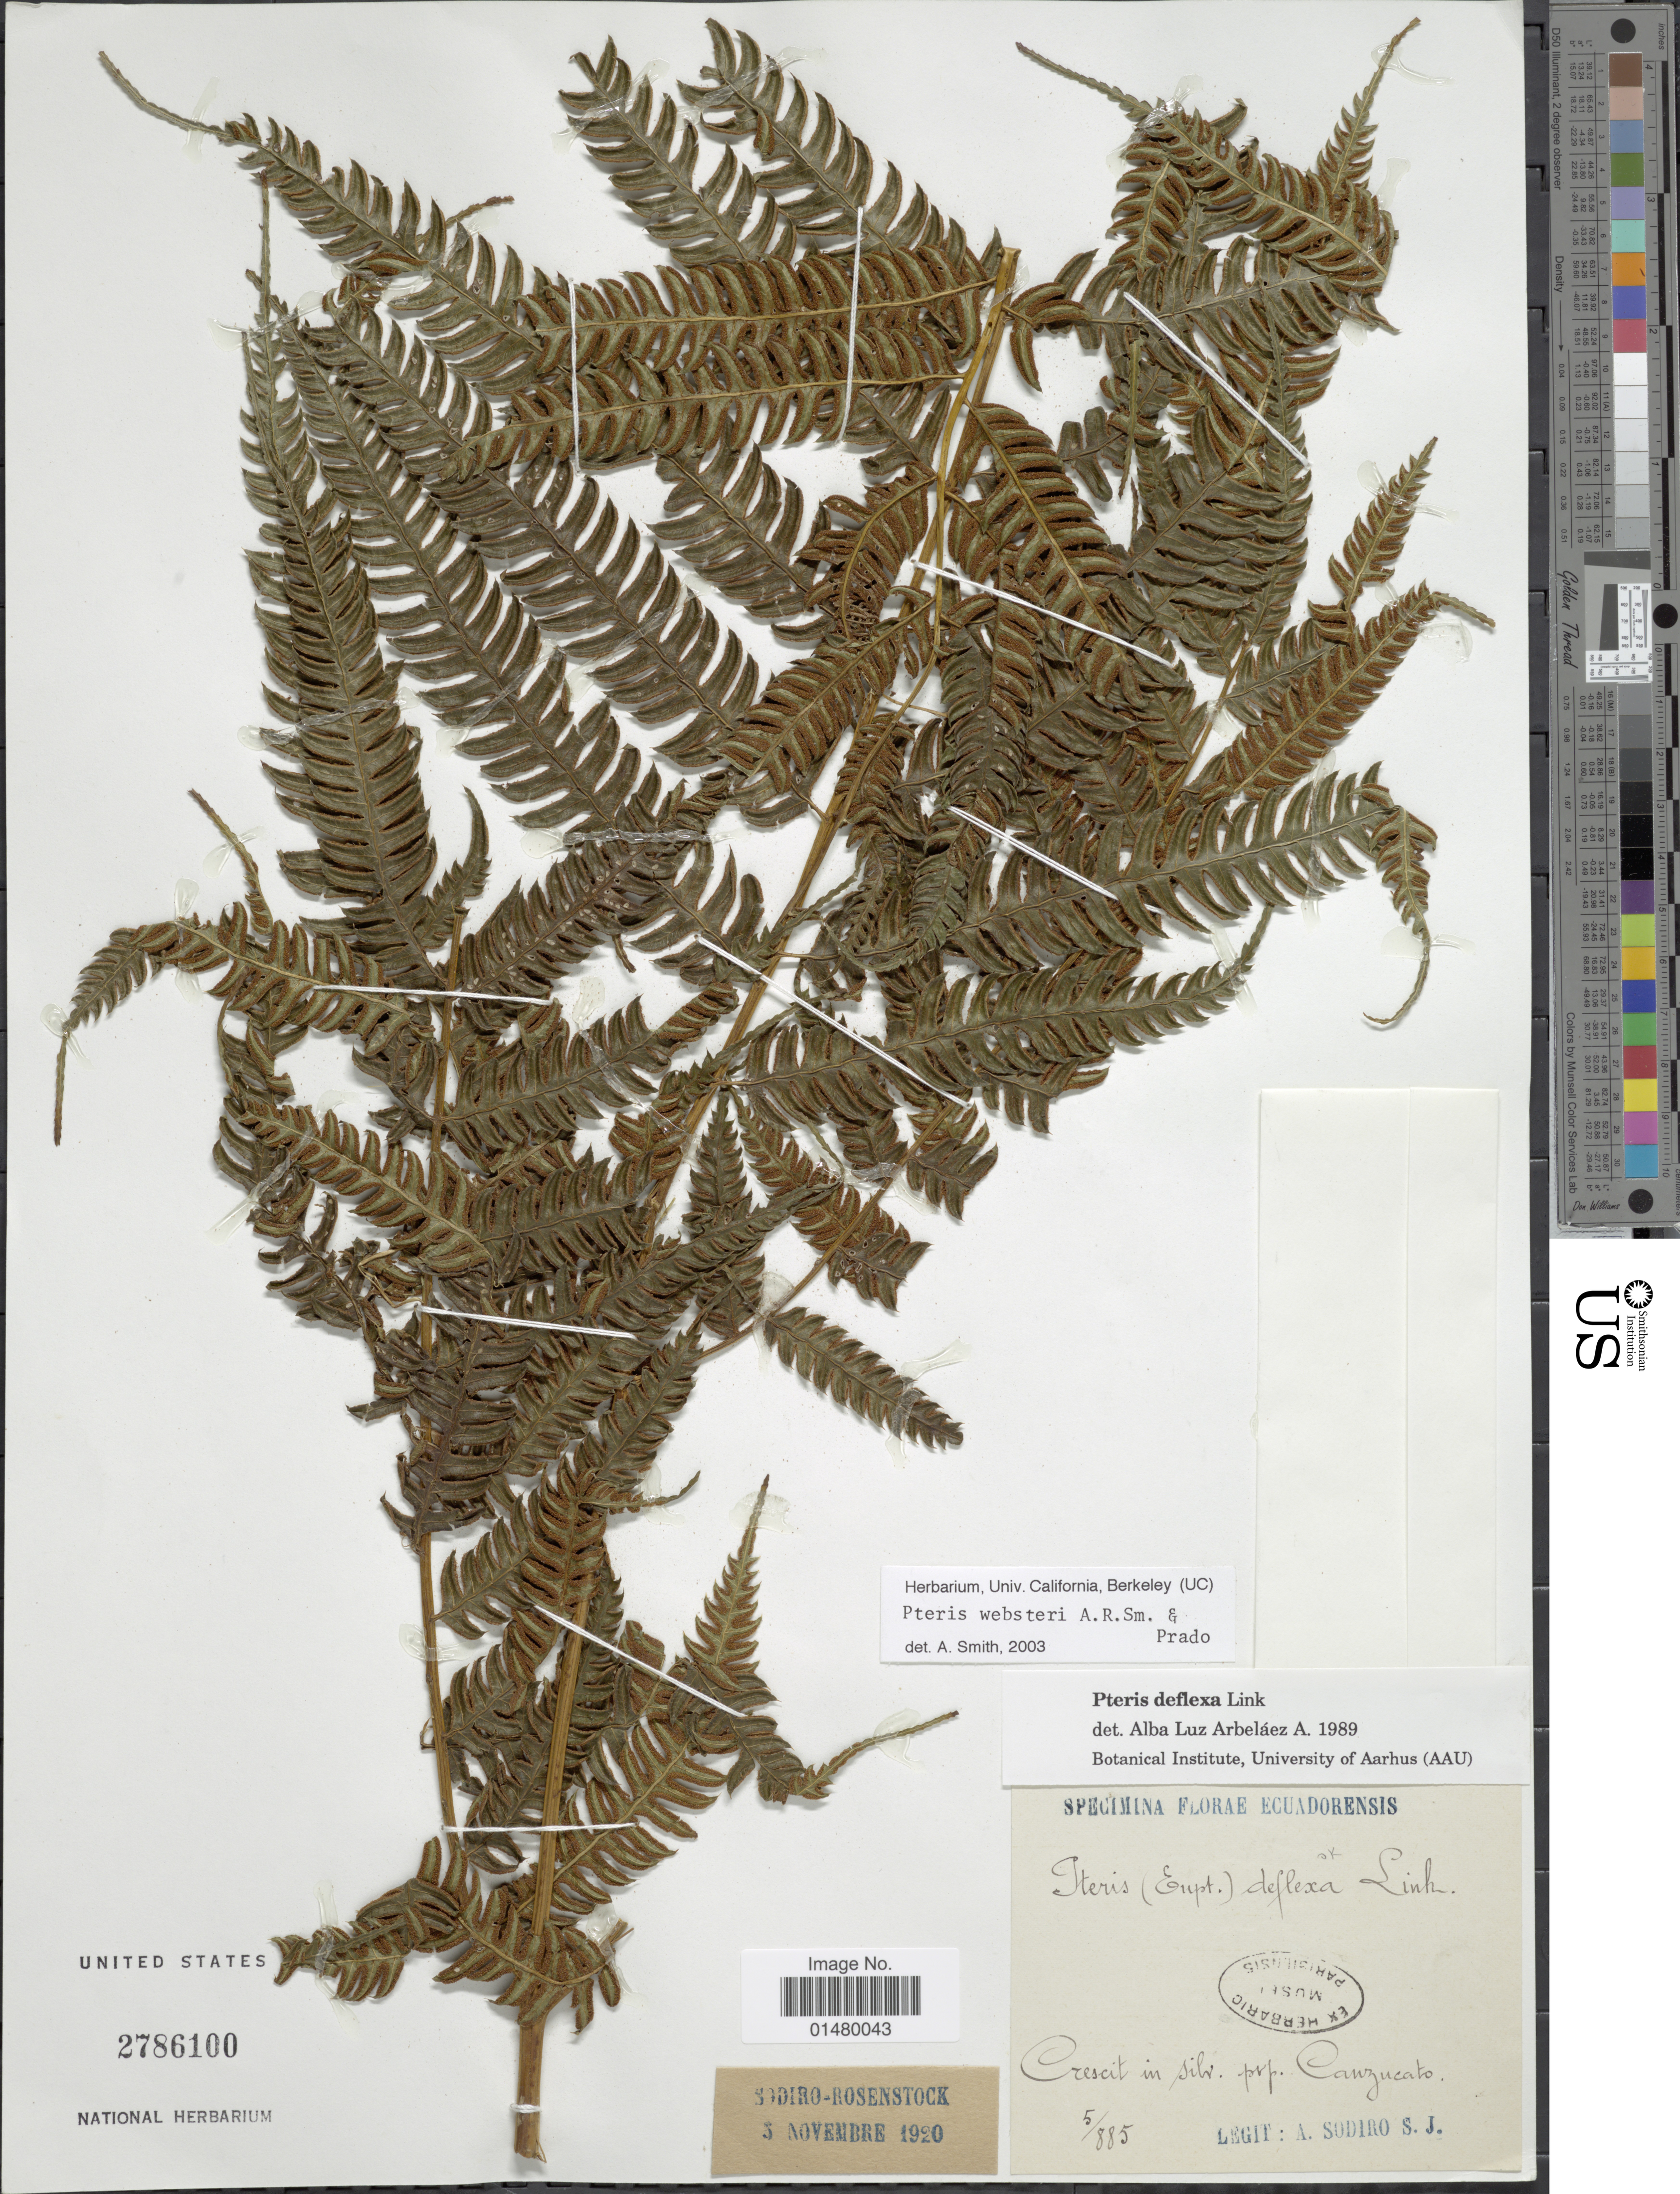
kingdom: Plantae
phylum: Tracheophyta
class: Polypodiopsida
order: Polypodiales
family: Pteridaceae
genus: Pteris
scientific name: Pteris websteri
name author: A.R. Sm. & J. Prado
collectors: A. Sodiro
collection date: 1885-05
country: Ecuador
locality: Florae Ecuadorensis. Crescit in silv. prp. Cauzucato.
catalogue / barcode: US 2786100